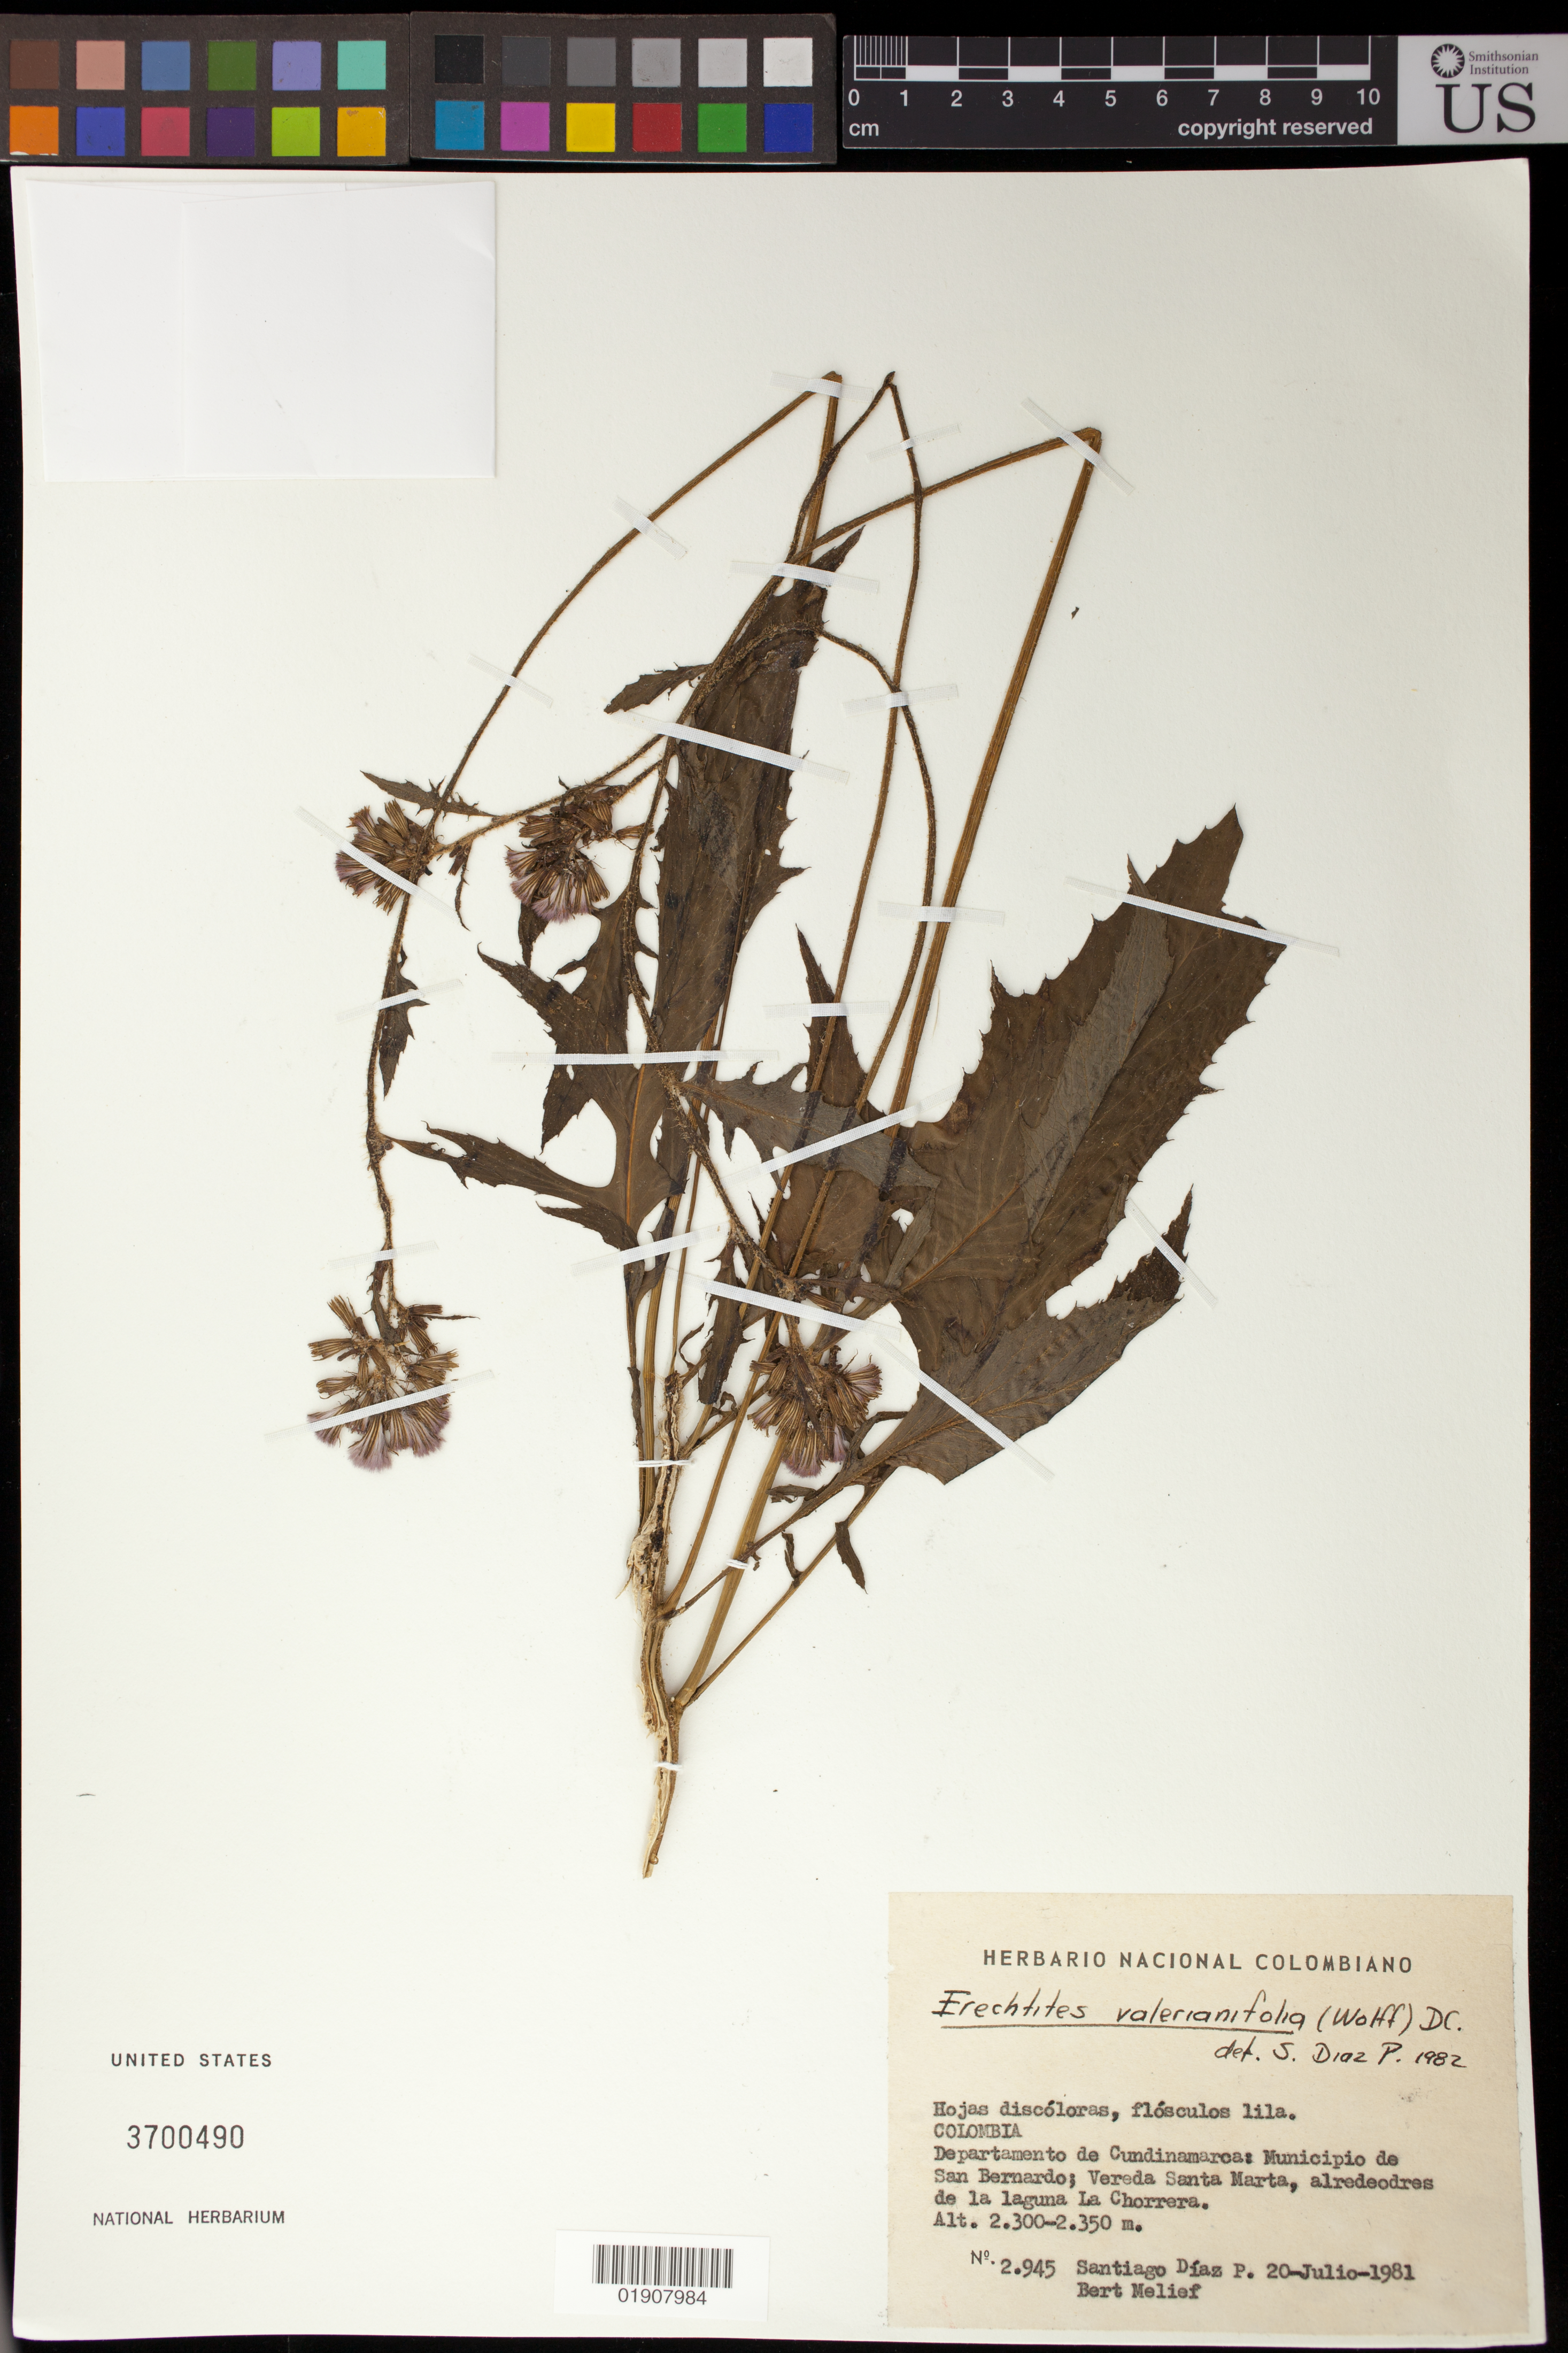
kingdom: Plantae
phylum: Tracheophyta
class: Magnoliopsida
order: Asterales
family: Asteraceae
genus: Erechtites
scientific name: Erechtites valerianifolius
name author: (Link ex Spreng.) DC.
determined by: Díaz Píedrahíta, S.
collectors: S. Díaz Píedrahíta & B. Melief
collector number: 2945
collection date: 1981-07-20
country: Colombia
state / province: Cundinamarca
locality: Municipio de San Bernardo, Vereda Santa Marta, alrededores de la Laguna La Chorrera.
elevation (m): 2300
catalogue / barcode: US 3700490